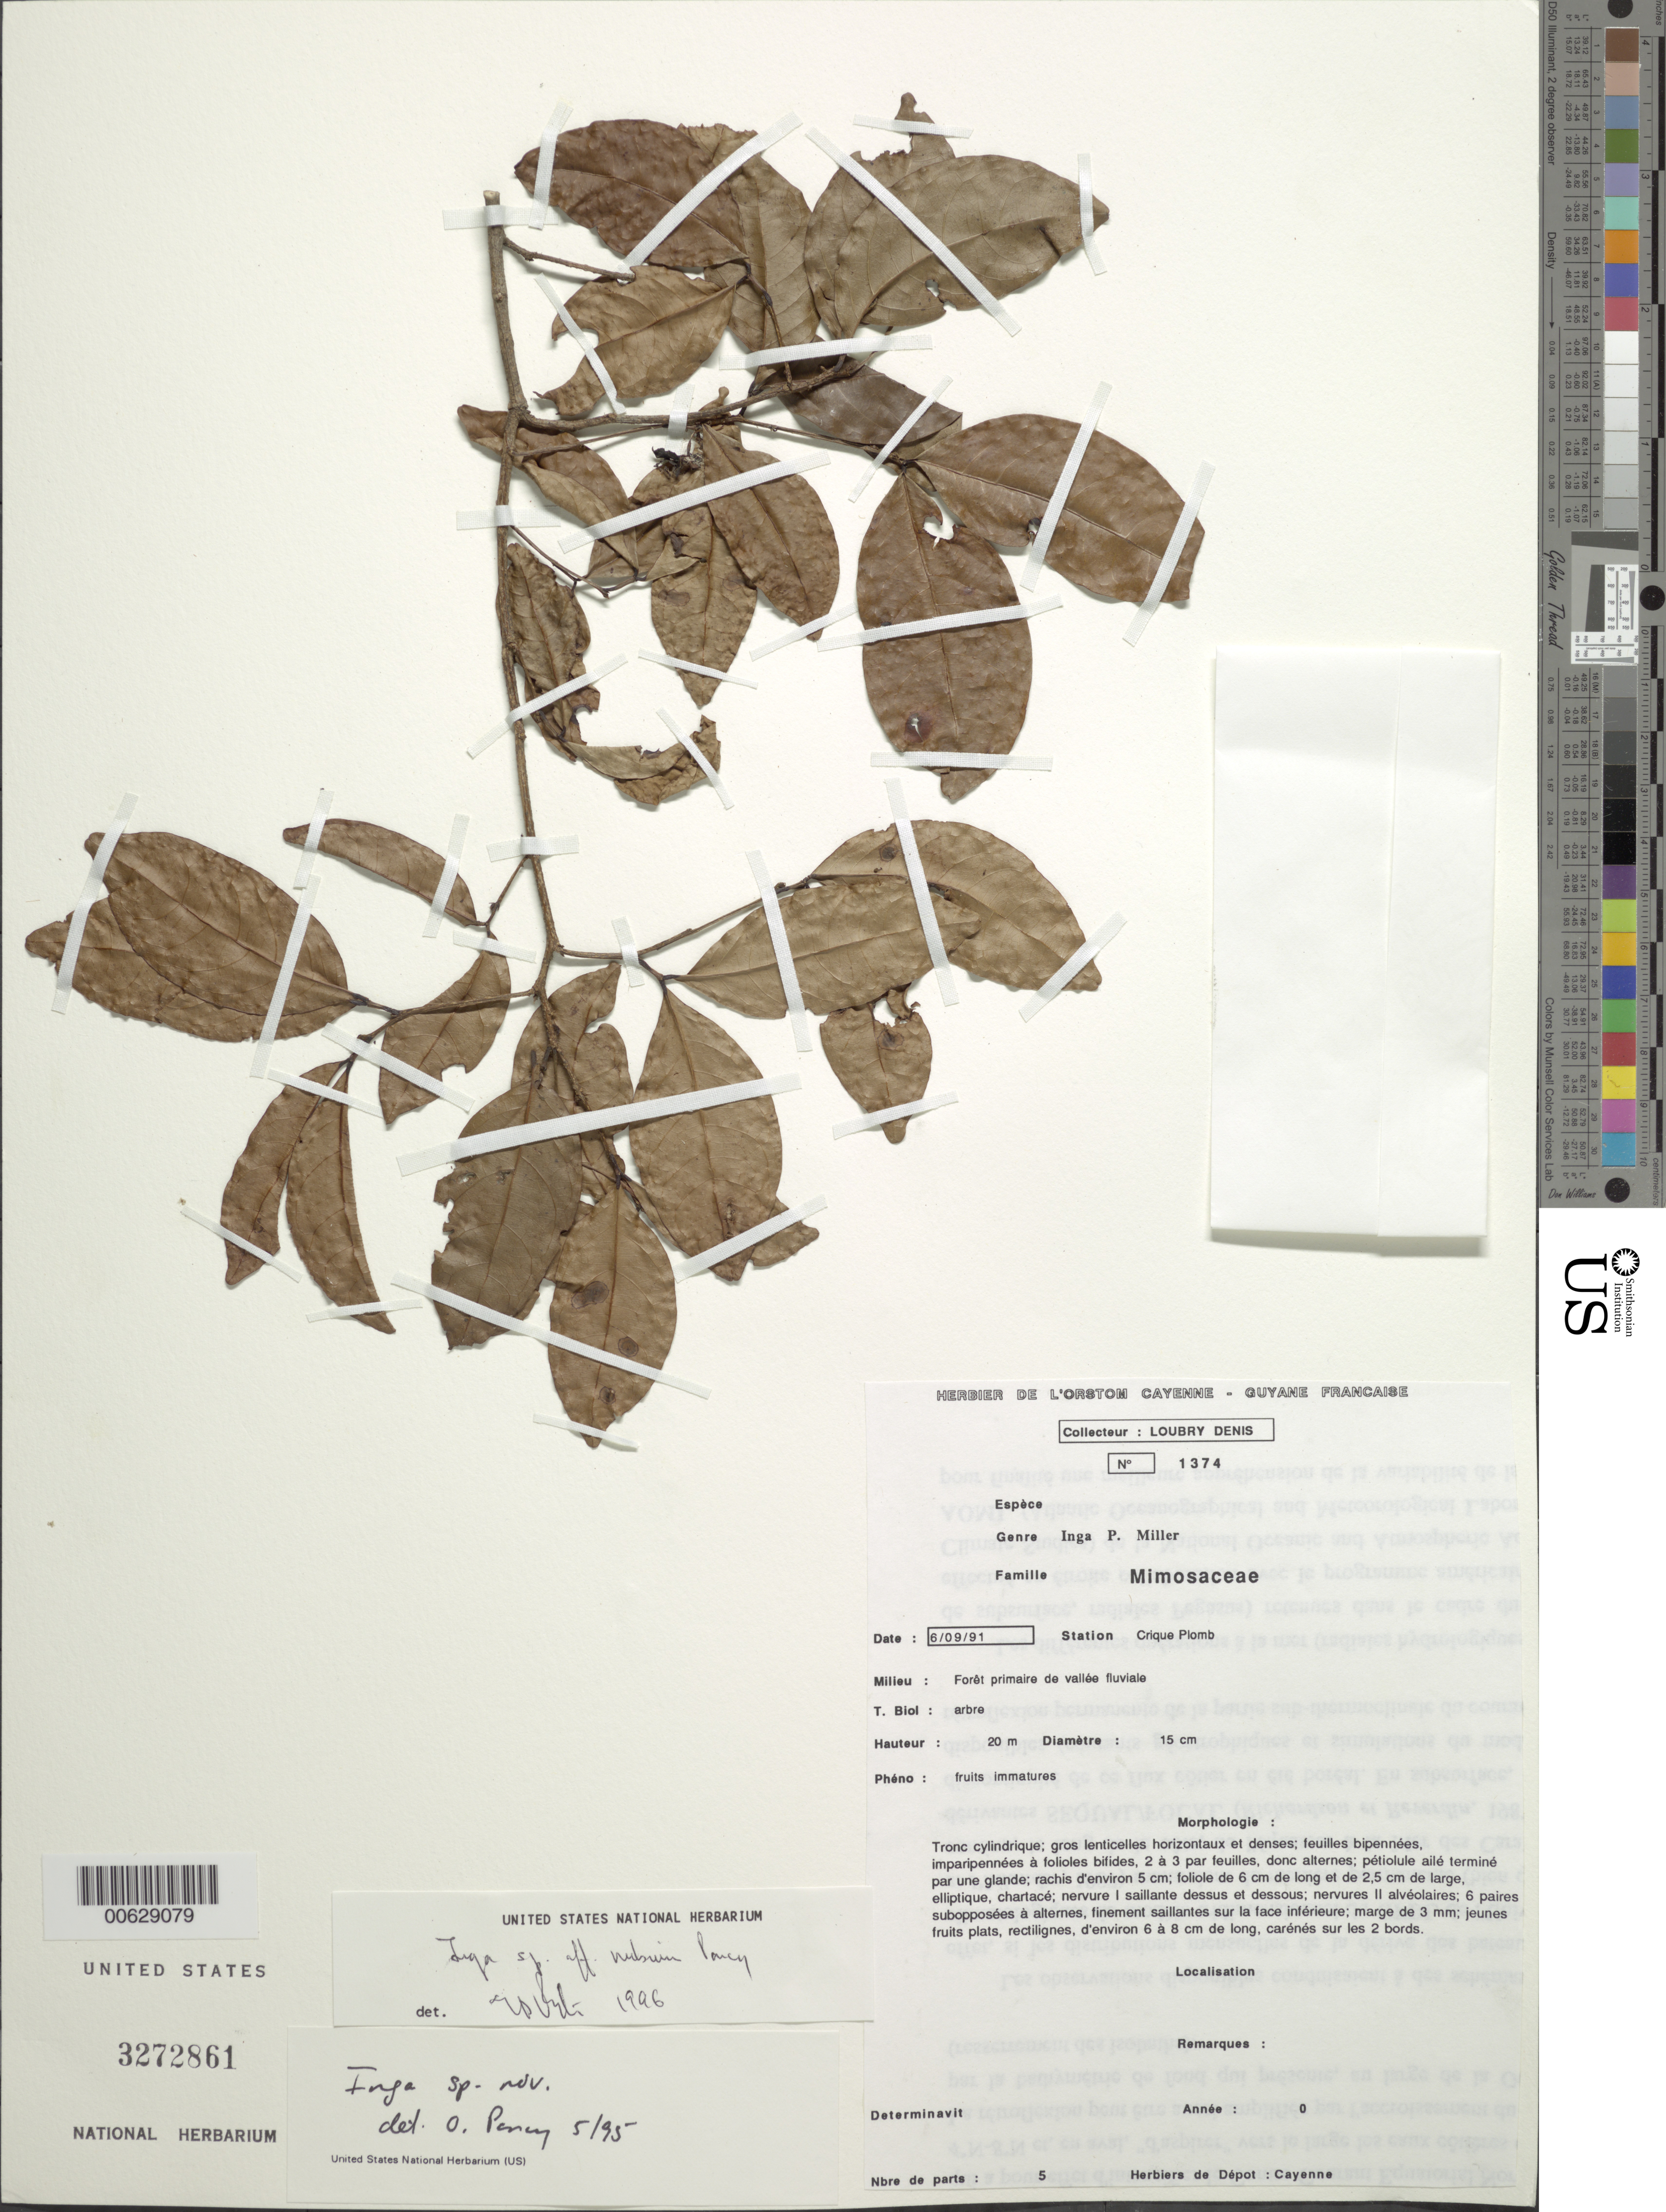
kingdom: Plantae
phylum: Tracheophyta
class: Magnoliopsida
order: Fabales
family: Fabaceae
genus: Inga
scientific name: Inga nubium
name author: Poncy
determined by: Pennington, T. D., (K)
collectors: D. Loubry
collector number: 1374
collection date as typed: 6-Sep-91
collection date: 1991-09-06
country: French Guiana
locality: Crique Plomb, Bassin du Sinnamary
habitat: Forêt primaire de vallée fluviale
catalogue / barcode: US 3272861